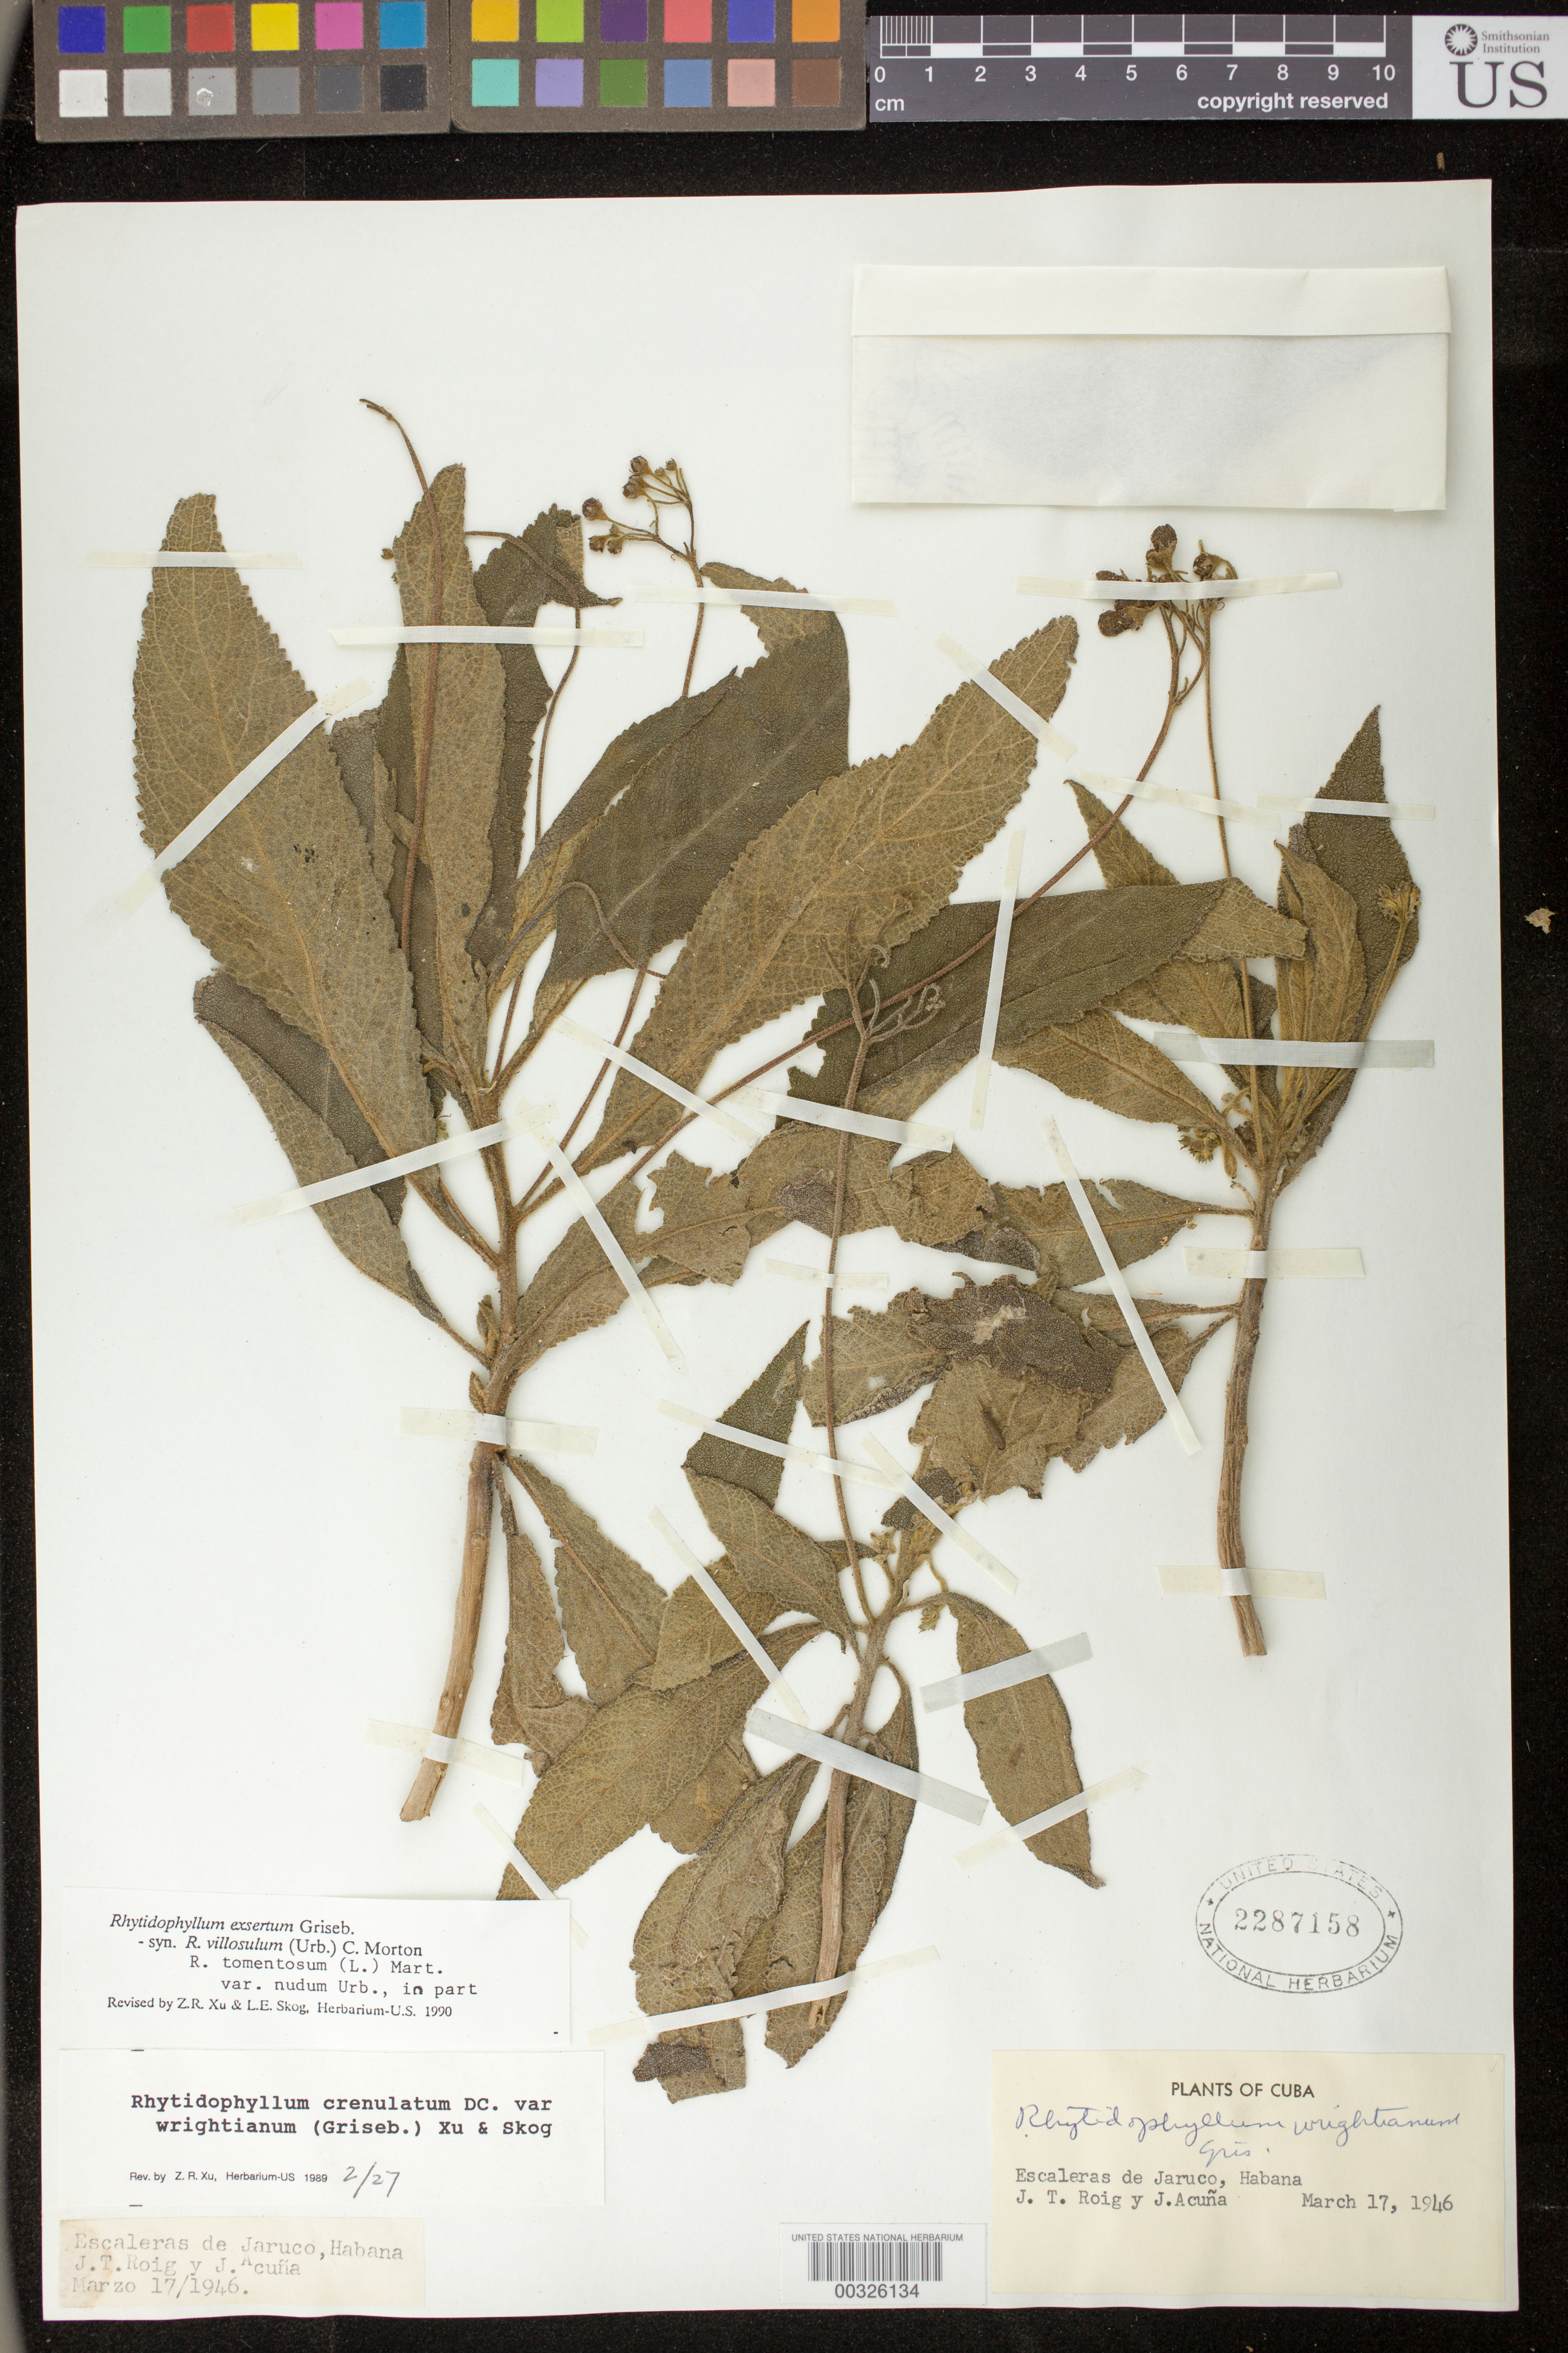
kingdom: Plantae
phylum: Tracheophyta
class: Magnoliopsida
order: Lamiales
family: Gesneriaceae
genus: Rhytidophyllum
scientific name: Rhytidophyllum exsertum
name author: Griseb.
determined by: Skog, Laurence E.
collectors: J. Roig & J. Acuña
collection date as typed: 17 Mar 1946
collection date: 1946-03-17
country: Cuba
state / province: La Habana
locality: Escaleras de Jaruco, Habana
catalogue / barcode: US 2287158